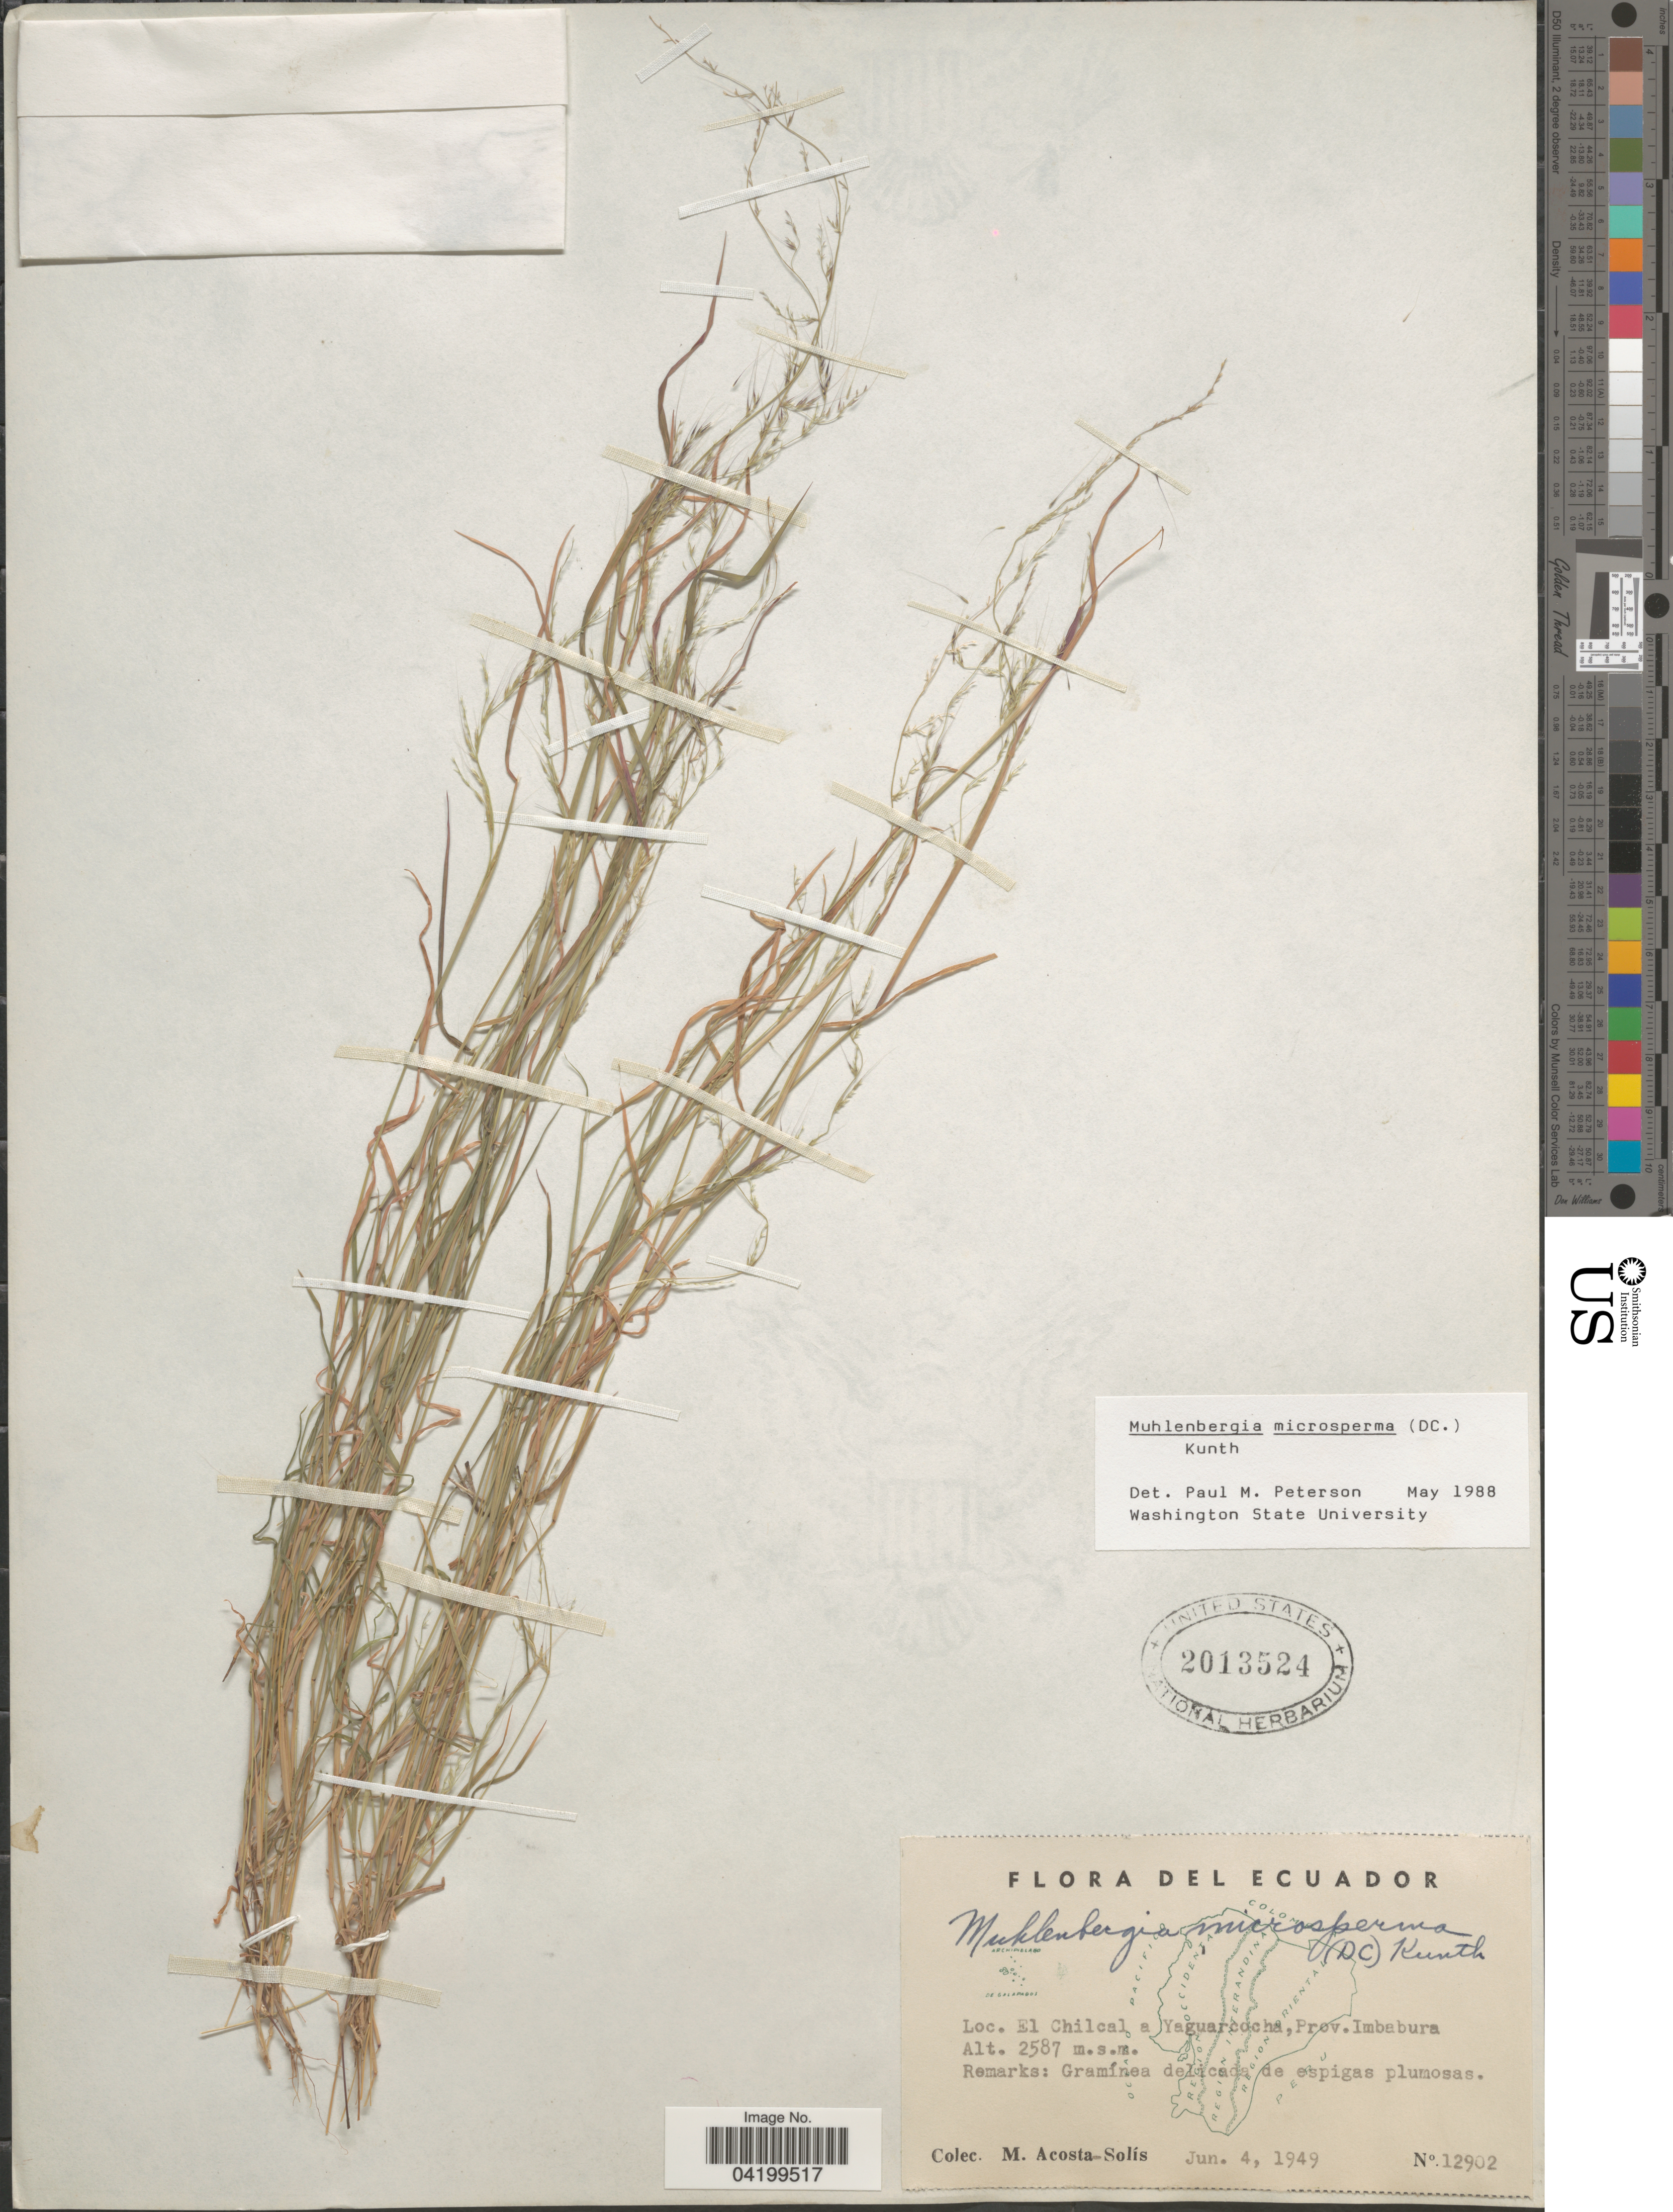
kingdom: Plantae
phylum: Tracheophyta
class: Liliopsida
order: Poales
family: Poaceae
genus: Muhlenbergia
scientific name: Muhlenbergia microsperma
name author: (DC.) Kunth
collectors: M. Acosta Solis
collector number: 12902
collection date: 1949-06-04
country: Ecuador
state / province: Imbabura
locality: El Chilcal a Yaguarcocha.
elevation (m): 2587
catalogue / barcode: US 2013524